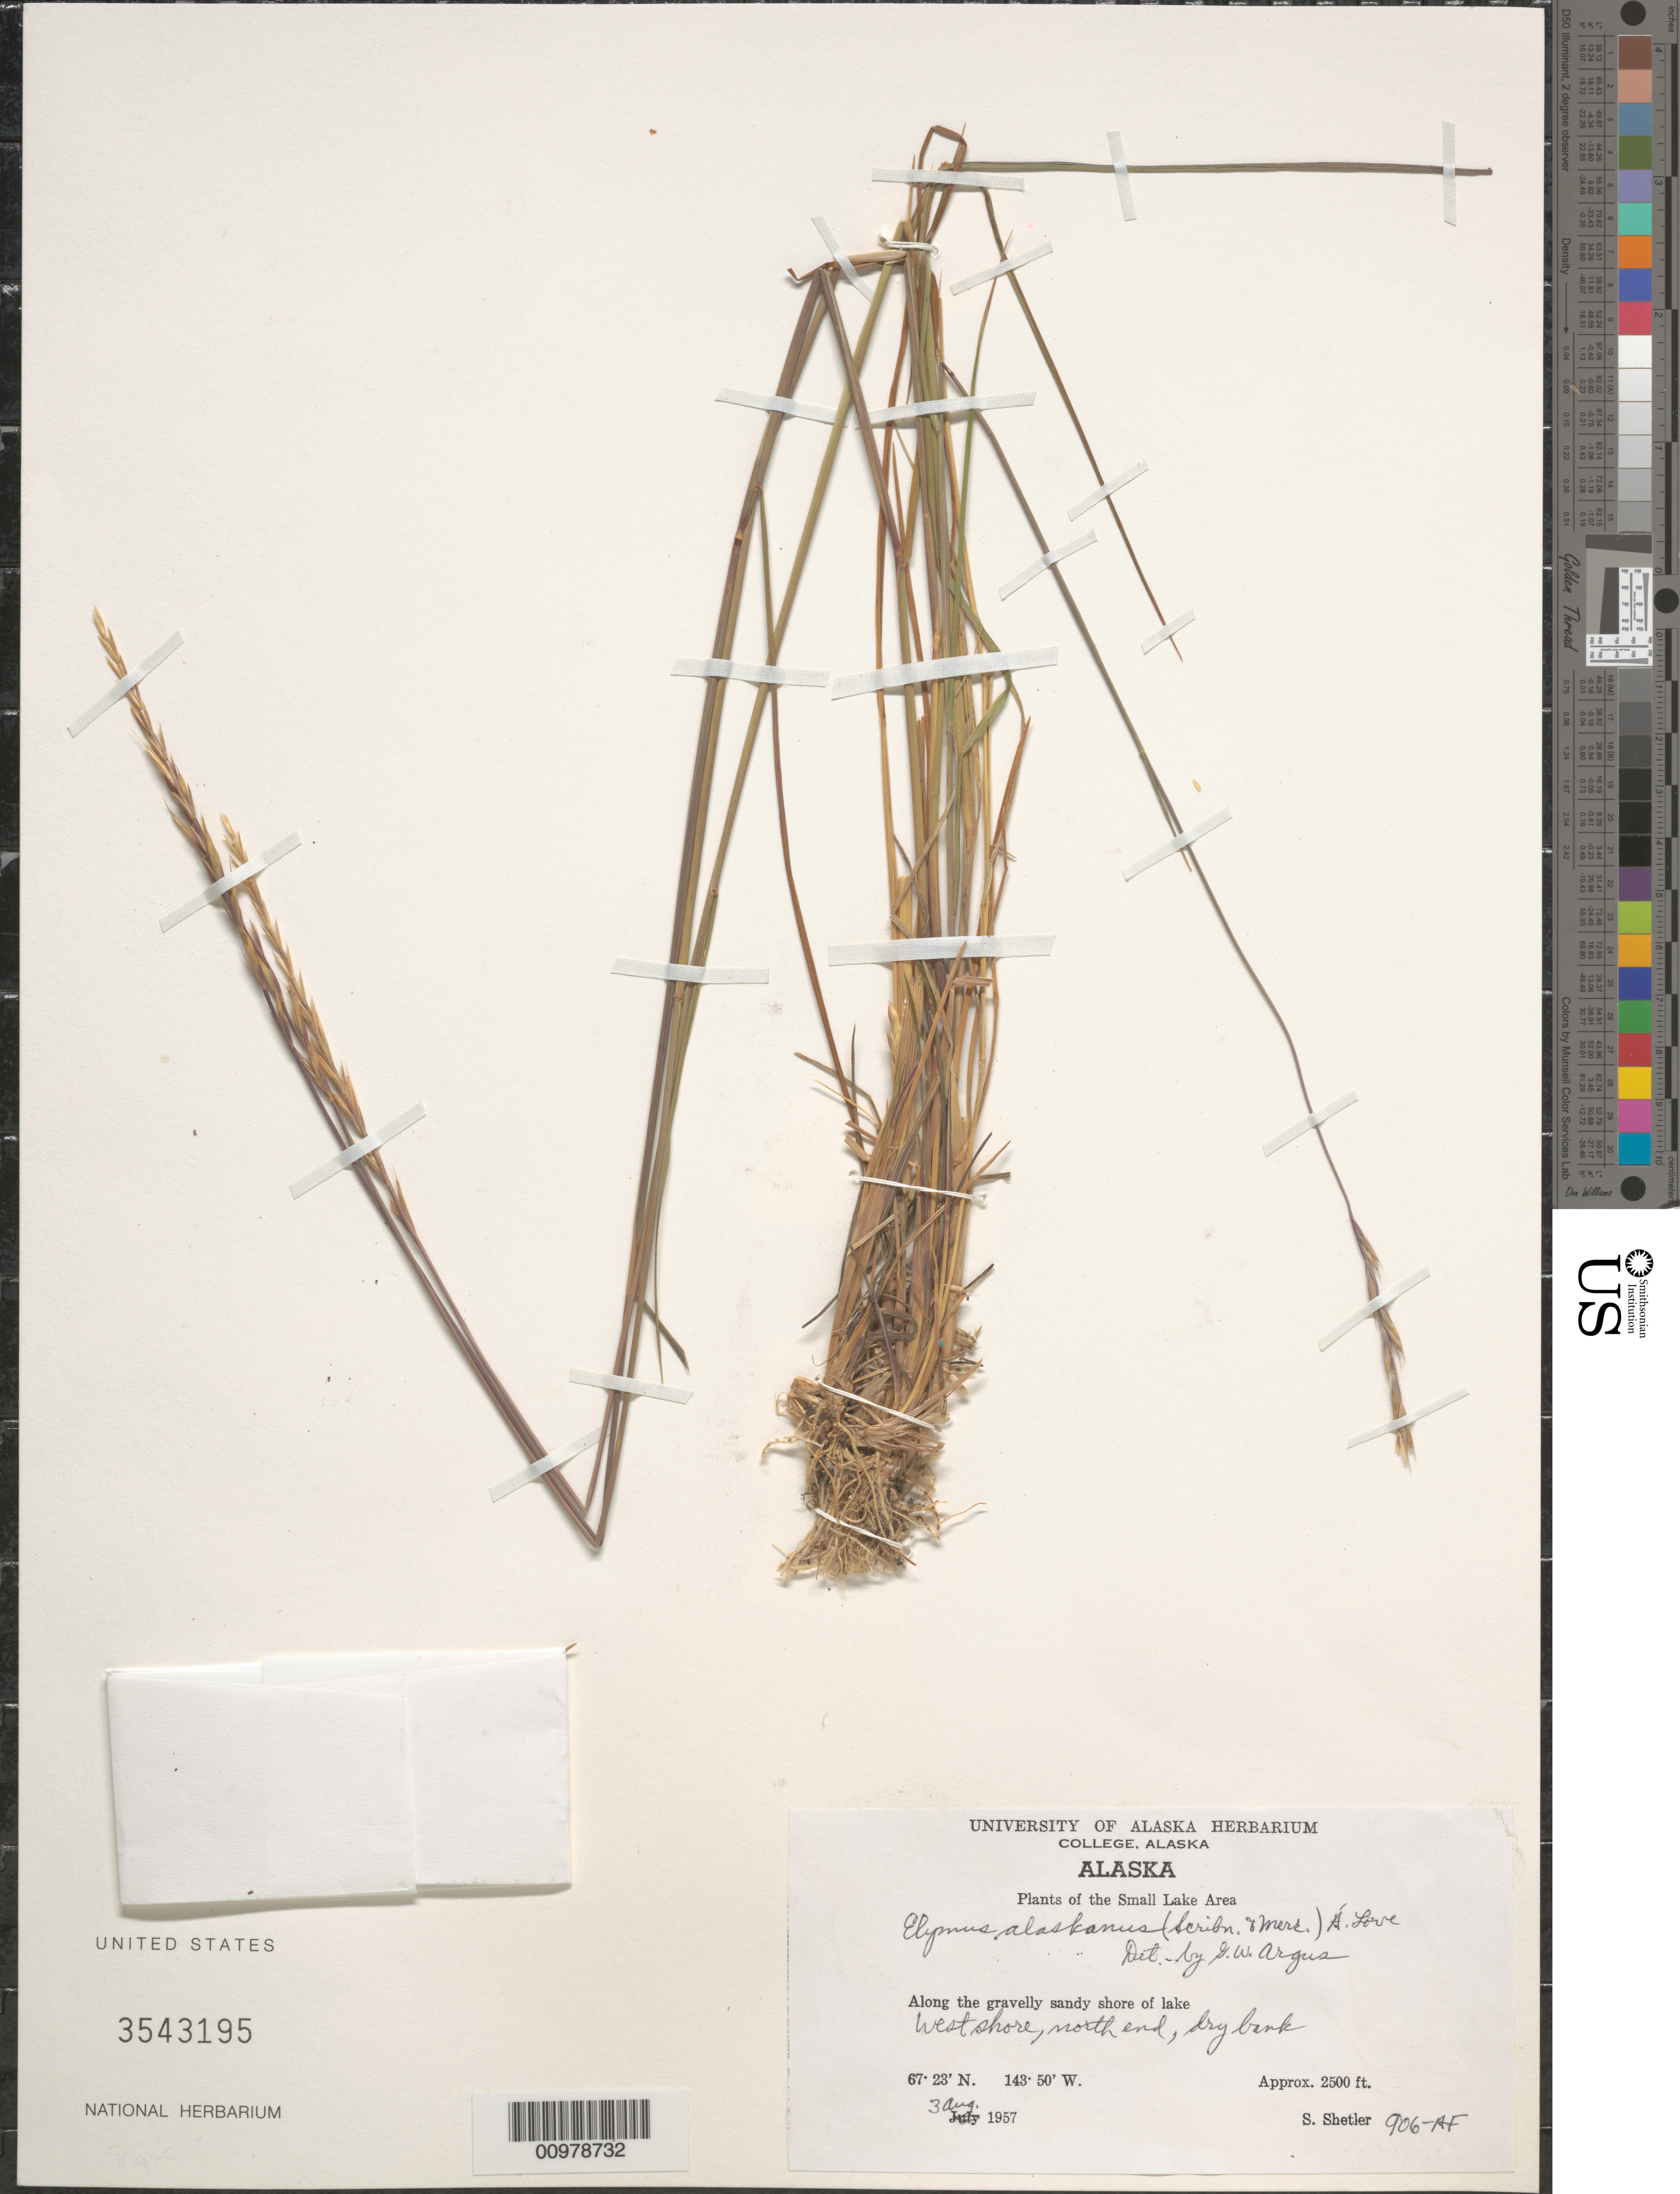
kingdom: Plantae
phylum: Tracheophyta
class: Liliopsida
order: Poales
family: Poaceae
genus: Elymus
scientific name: Elymus alaskanus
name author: (Scribn. & Merr.) Á. Löve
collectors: S. Shetler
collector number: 906-AF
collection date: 1957-08-03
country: United States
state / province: Alaska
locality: The Small Lake Area. Along the gravelly sandy shore of lake. West shore, north end, dry bank.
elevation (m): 762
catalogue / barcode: US 3543195